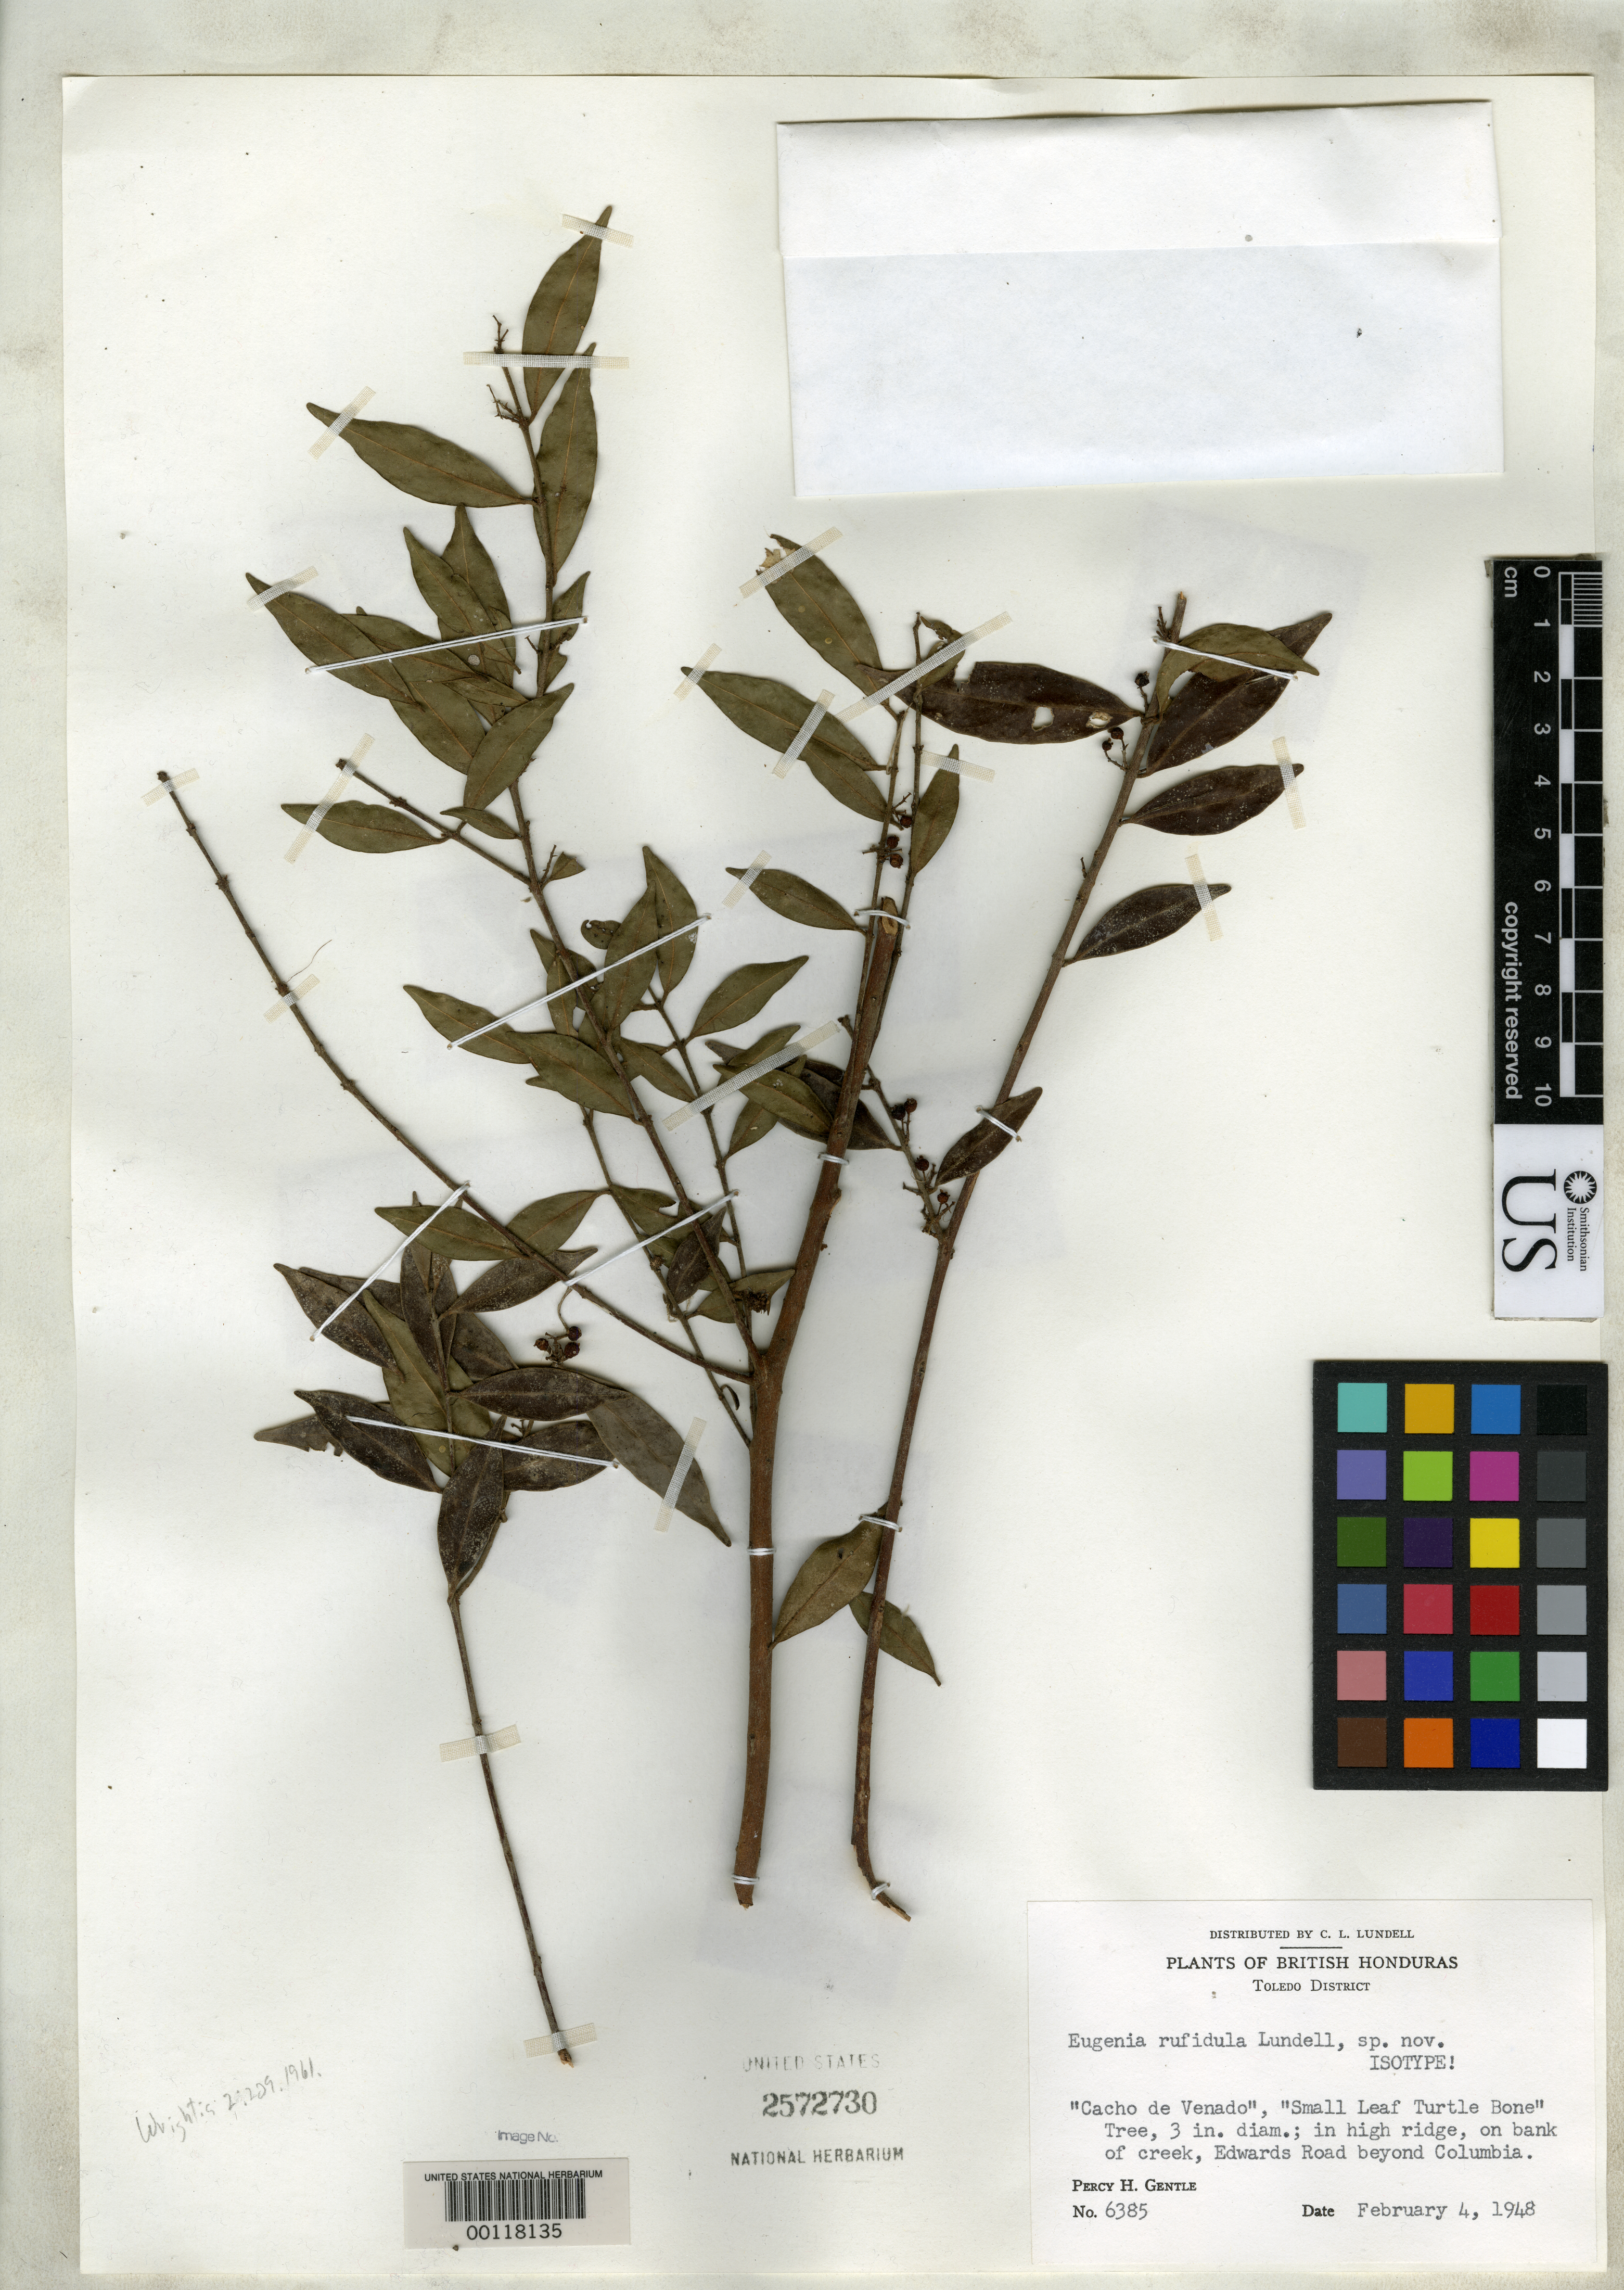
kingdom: Plantae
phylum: Tracheophyta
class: Magnoliopsida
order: Myrtales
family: Myrtaceae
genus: Eugenia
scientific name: Eugenia rufidula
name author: Lundell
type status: Isotype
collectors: P. H. Gentle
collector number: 6385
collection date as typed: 04 Feb 1948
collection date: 1948-02-04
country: Belize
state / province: Toledo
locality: Edwards Road beyond Columbia.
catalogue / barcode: US 2572730